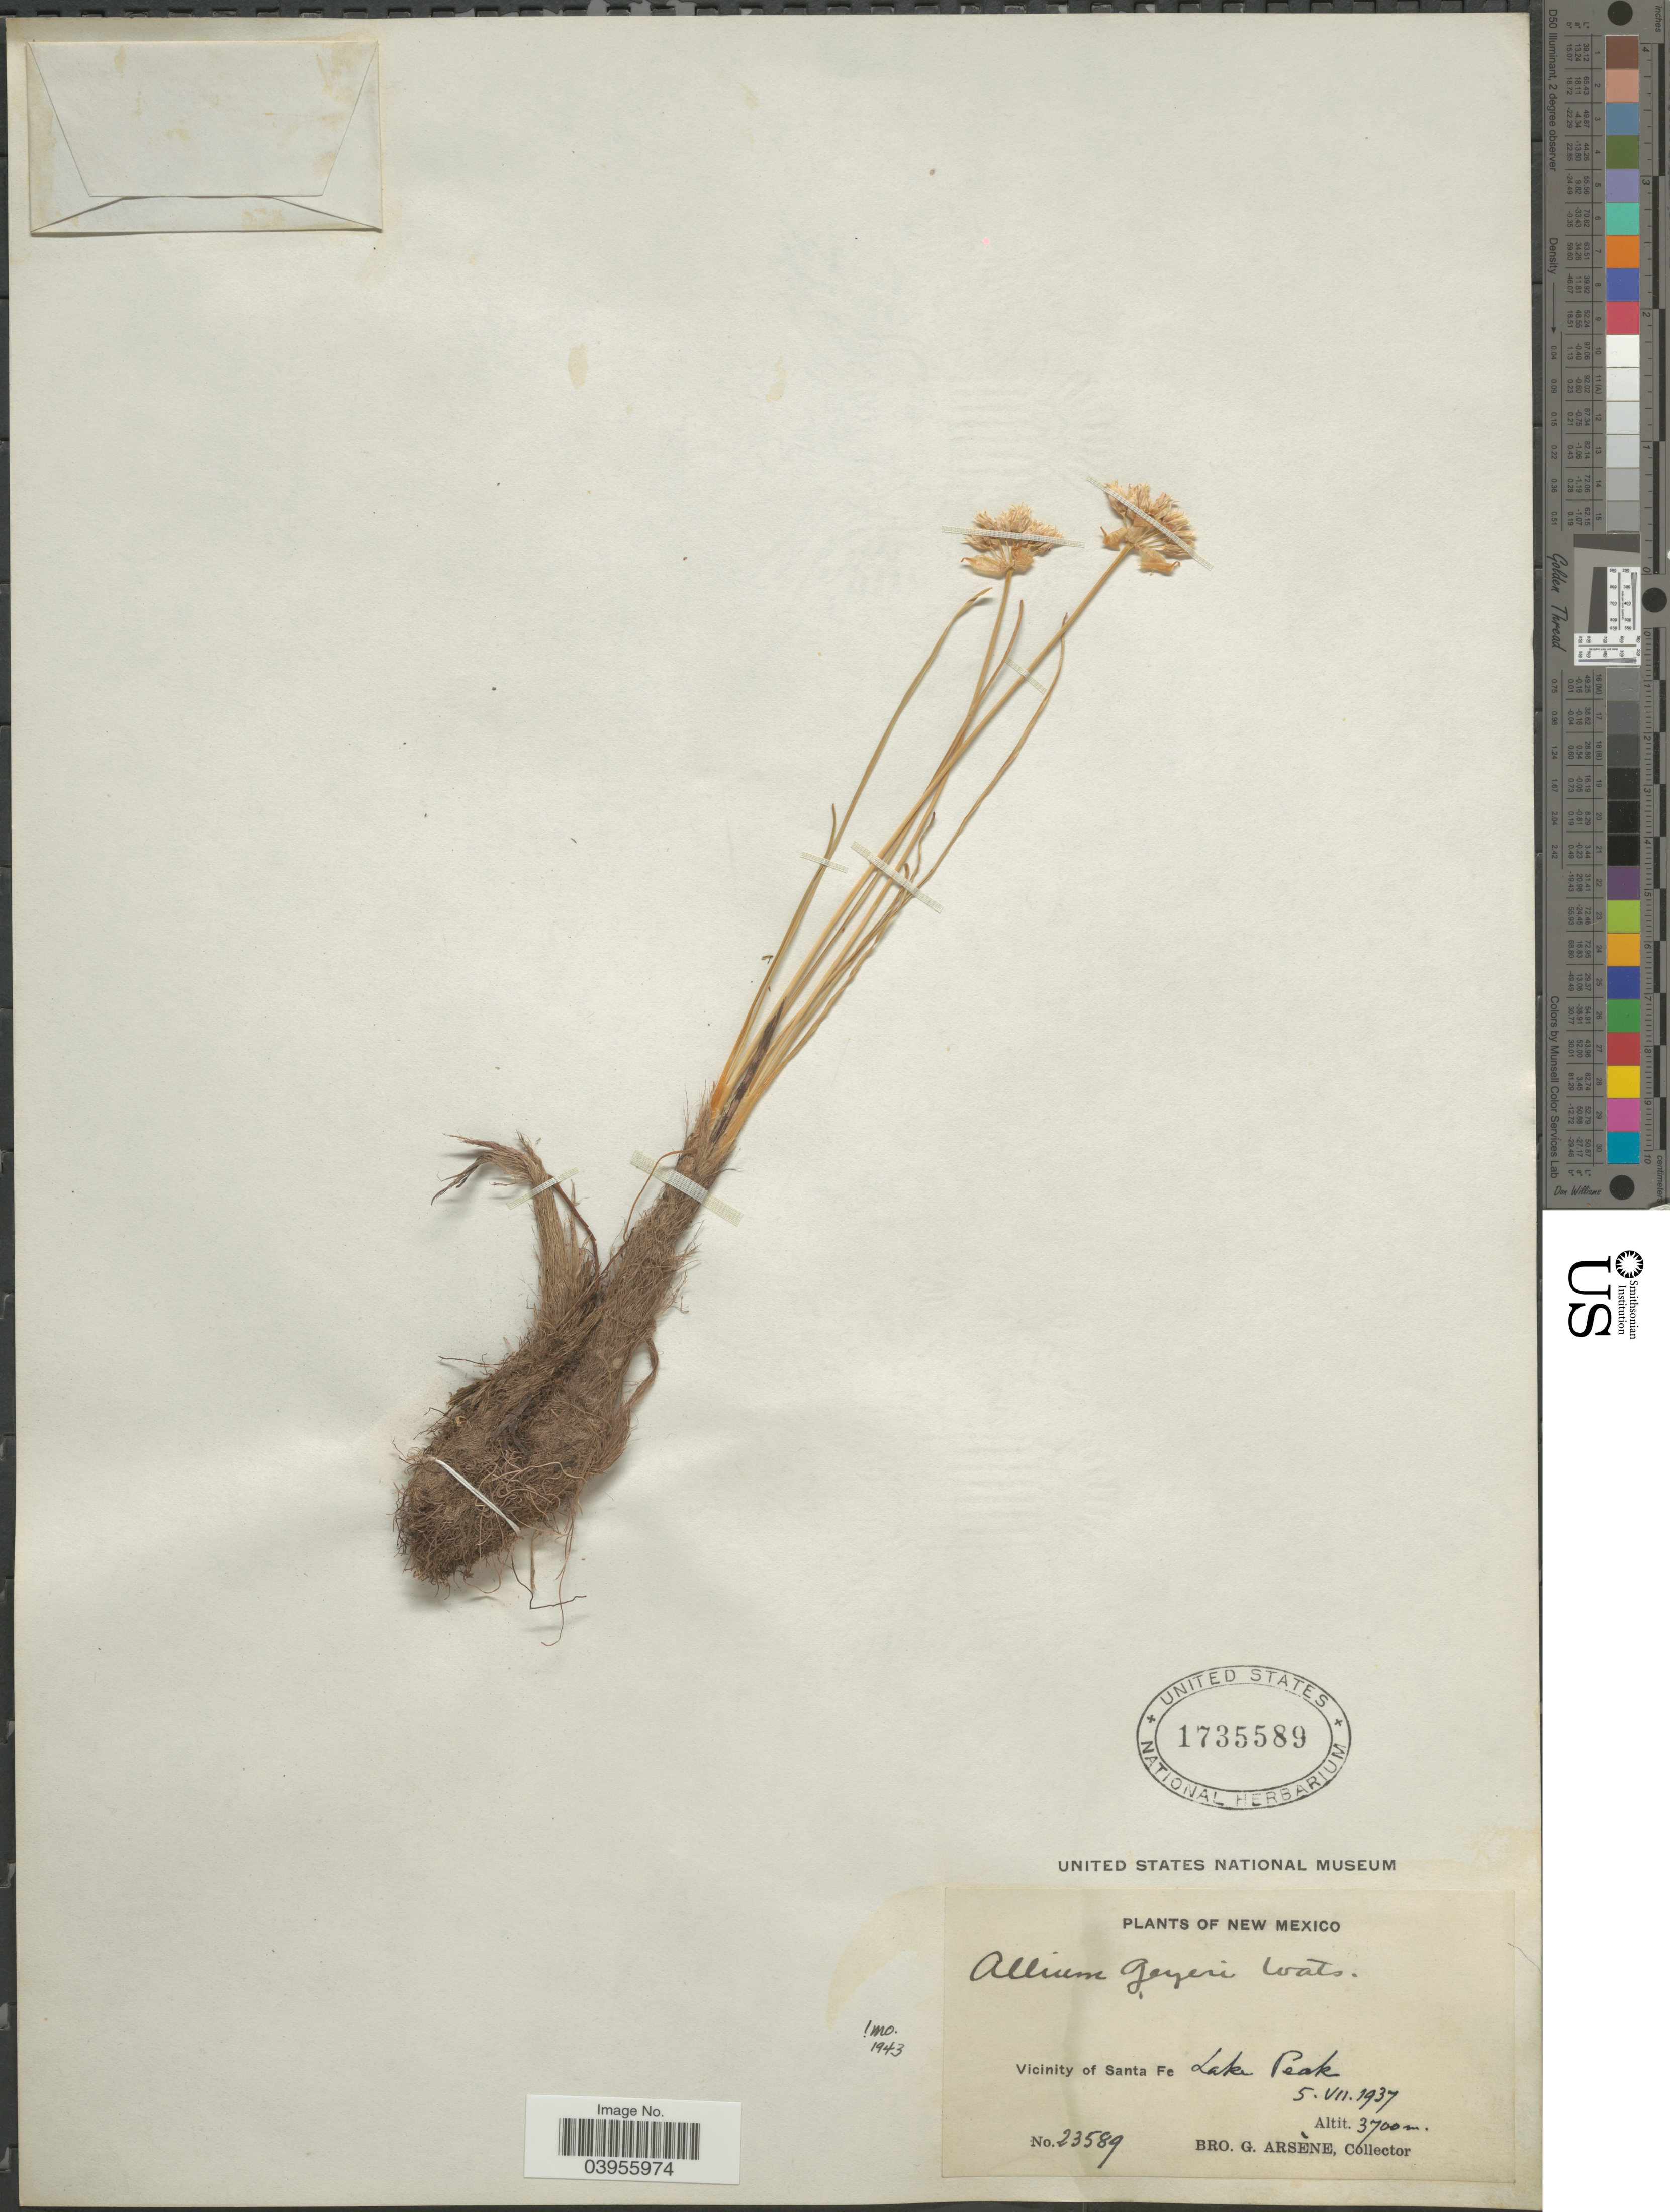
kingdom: Plantae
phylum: Tracheophyta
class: Liliopsida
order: Asparagales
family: Amaryllidaceae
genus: Allium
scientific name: Allium geyeri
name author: S. Watson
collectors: Bro. G. Arsène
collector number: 23589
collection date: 1937-07-05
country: United States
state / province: New Mexico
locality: Vicinity of Santa Fe. Lake Peak.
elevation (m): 3700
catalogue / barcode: US 1735589